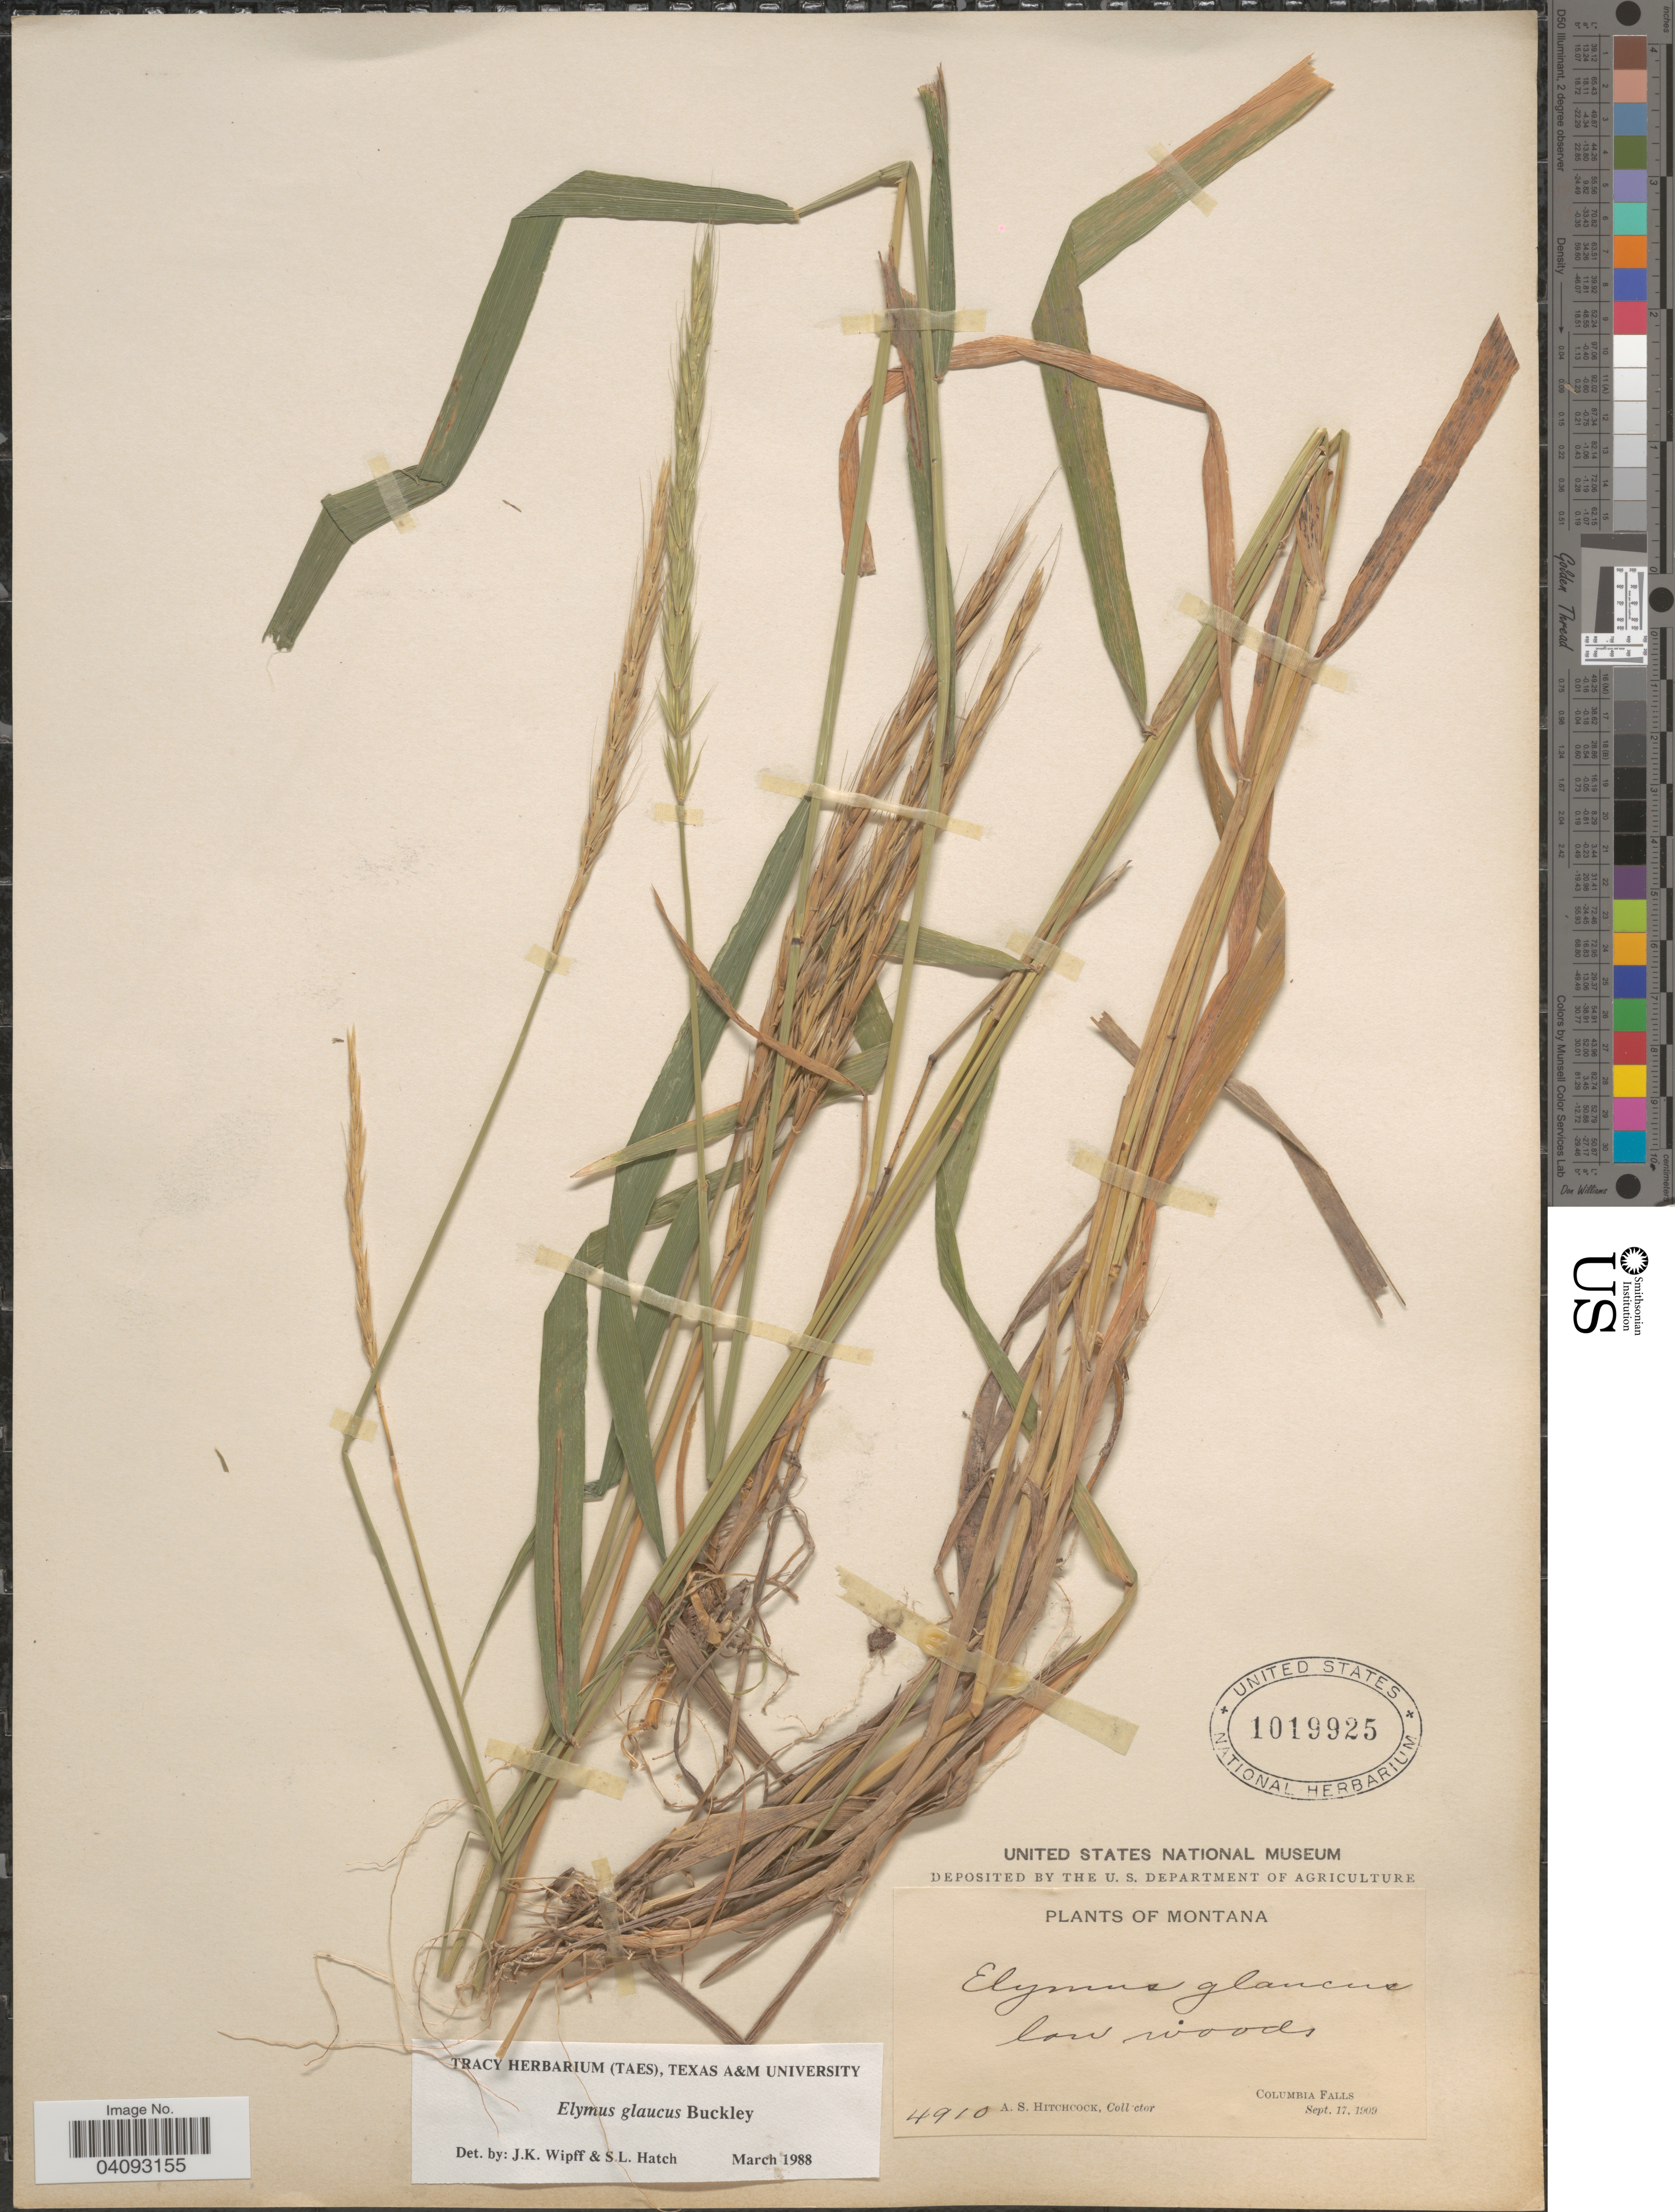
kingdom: Plantae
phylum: Tracheophyta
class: Liliopsida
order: Poales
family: Poaceae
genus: Elymus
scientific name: Elymus glaucus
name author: Buckley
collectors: A. S. Hitchcock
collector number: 4910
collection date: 1909-09-17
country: United States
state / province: Montana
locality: Low woods. Columbia Falls.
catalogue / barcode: US 1019925